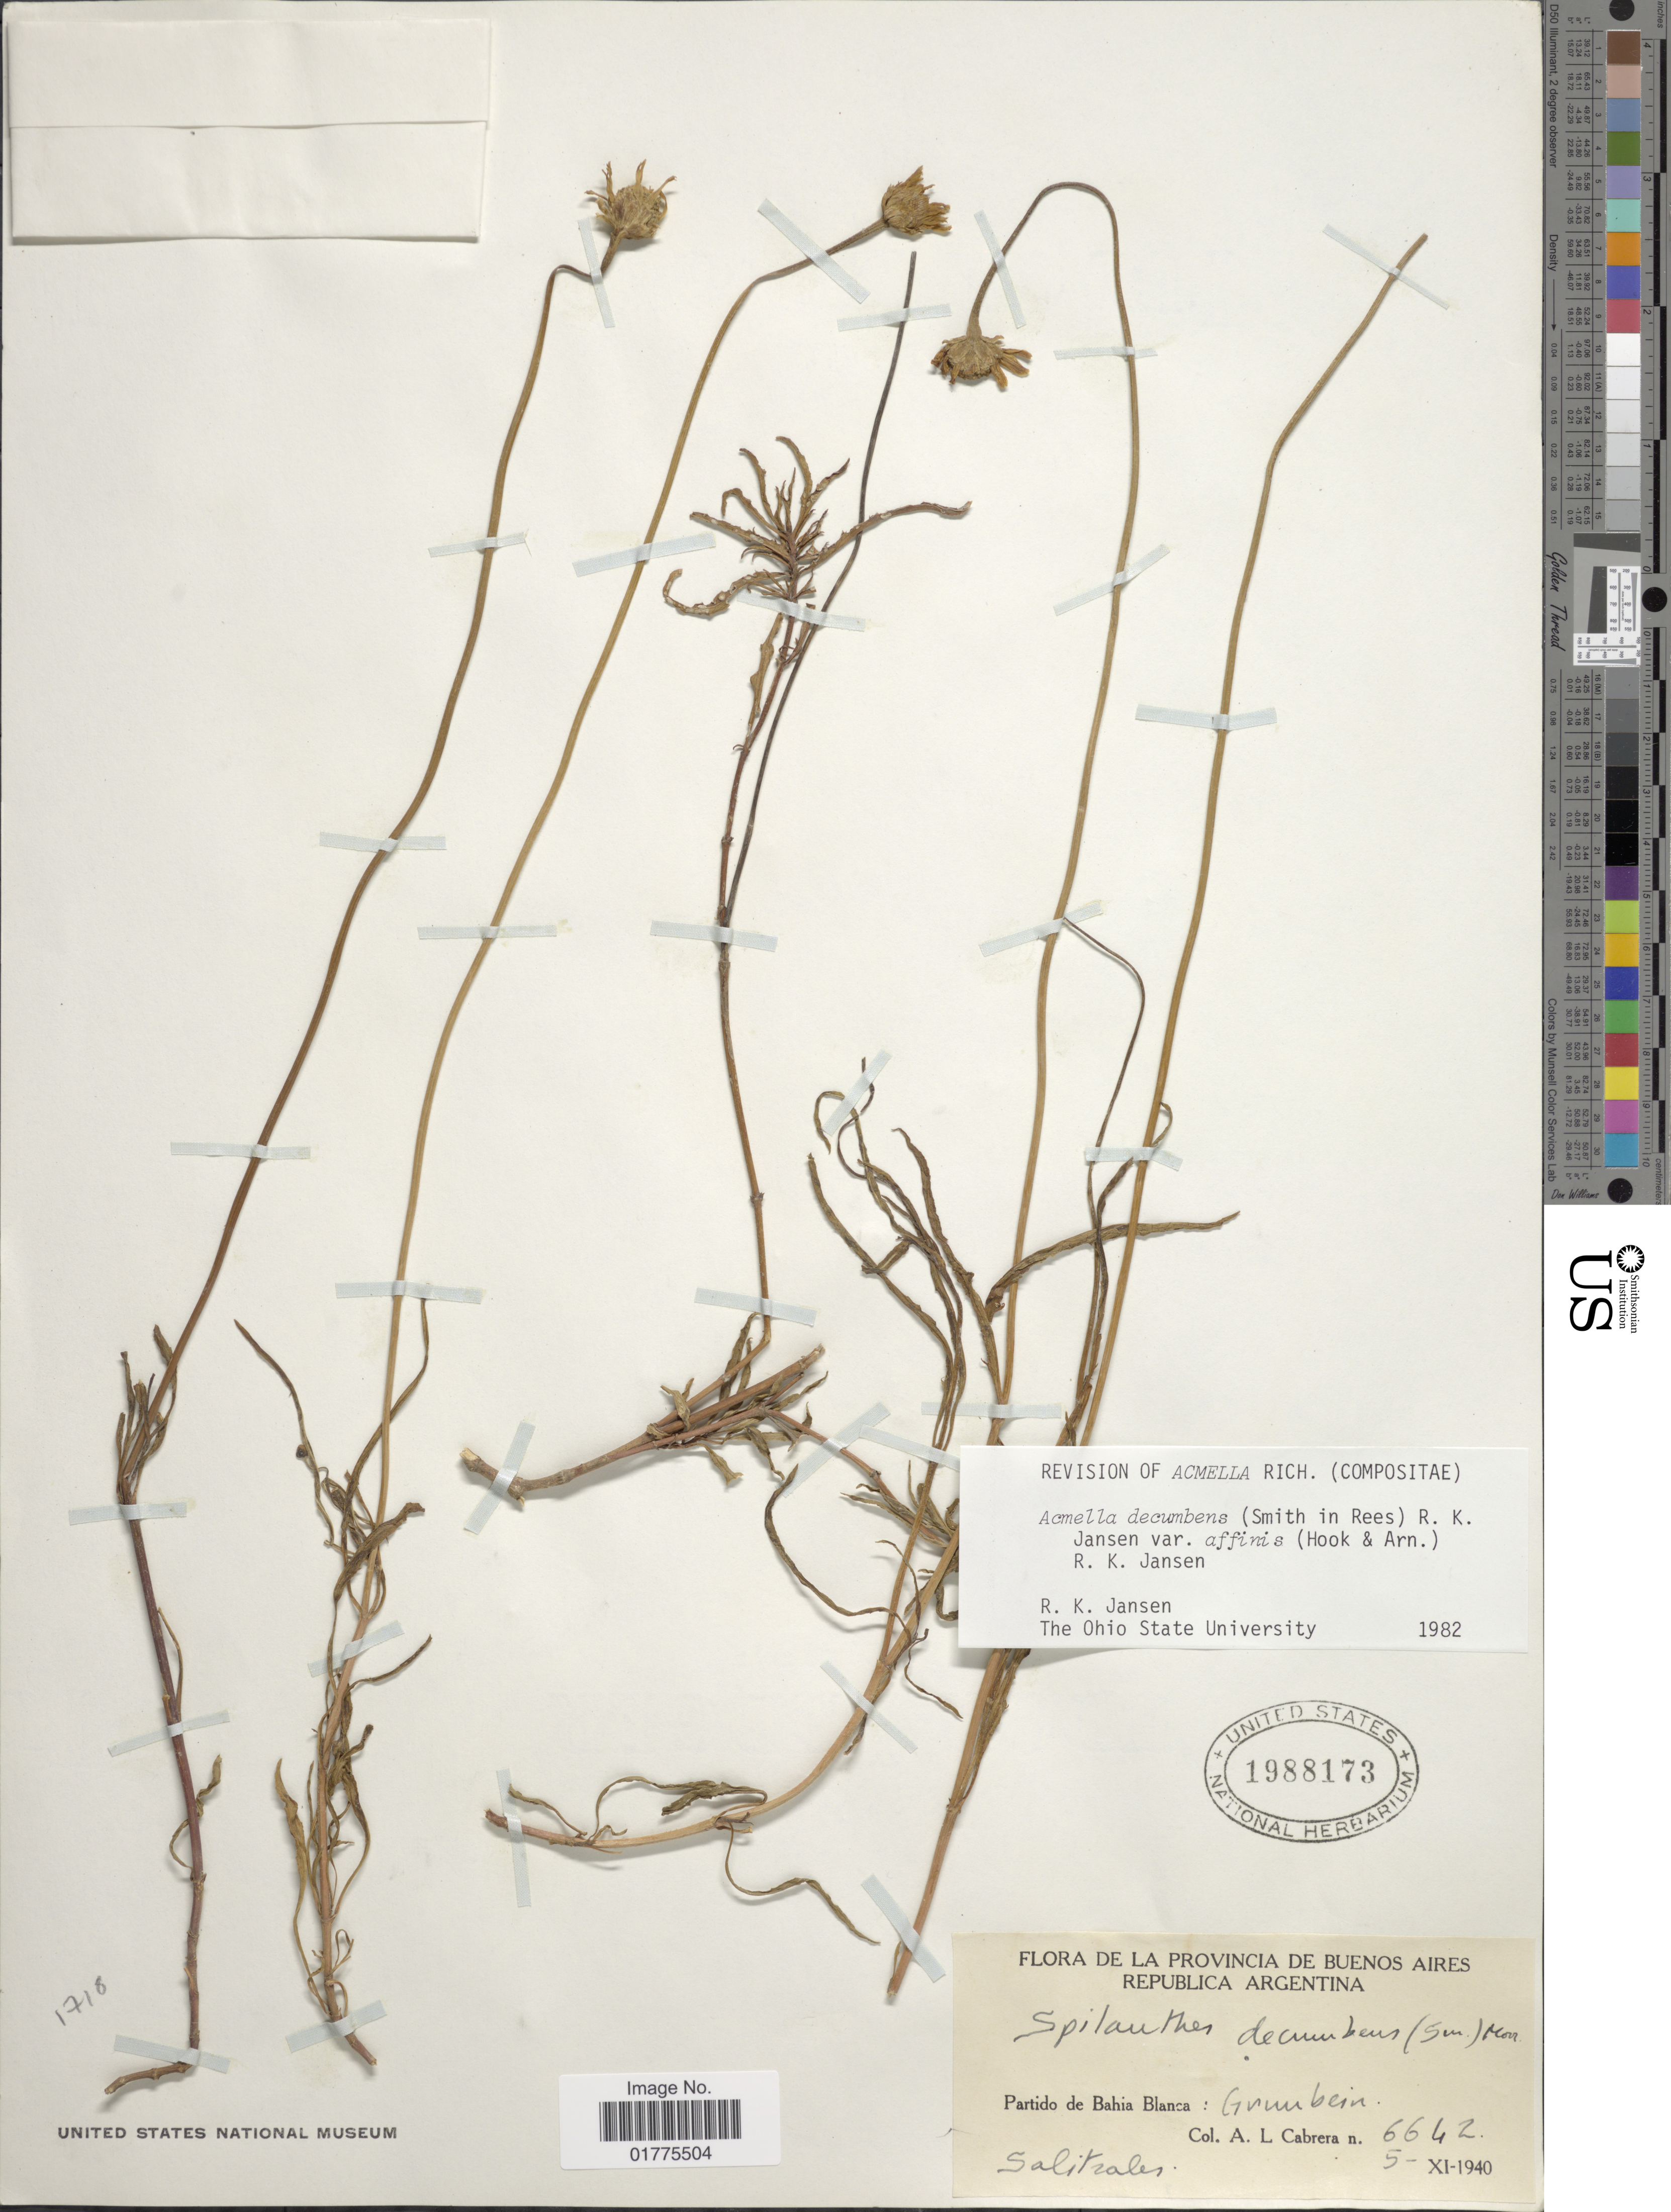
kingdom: Plantae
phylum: Tracheophyta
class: Magnoliopsida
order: Asterales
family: Asteraceae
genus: Acmella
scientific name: Acmella decumbens var. affinis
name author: Hook. & Arn.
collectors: A. L. Cabrera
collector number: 6642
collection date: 1940-11-05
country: Argentina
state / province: Buenos Aires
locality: Partido de Bahia Blanca: Grünbein.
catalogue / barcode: US 1988173